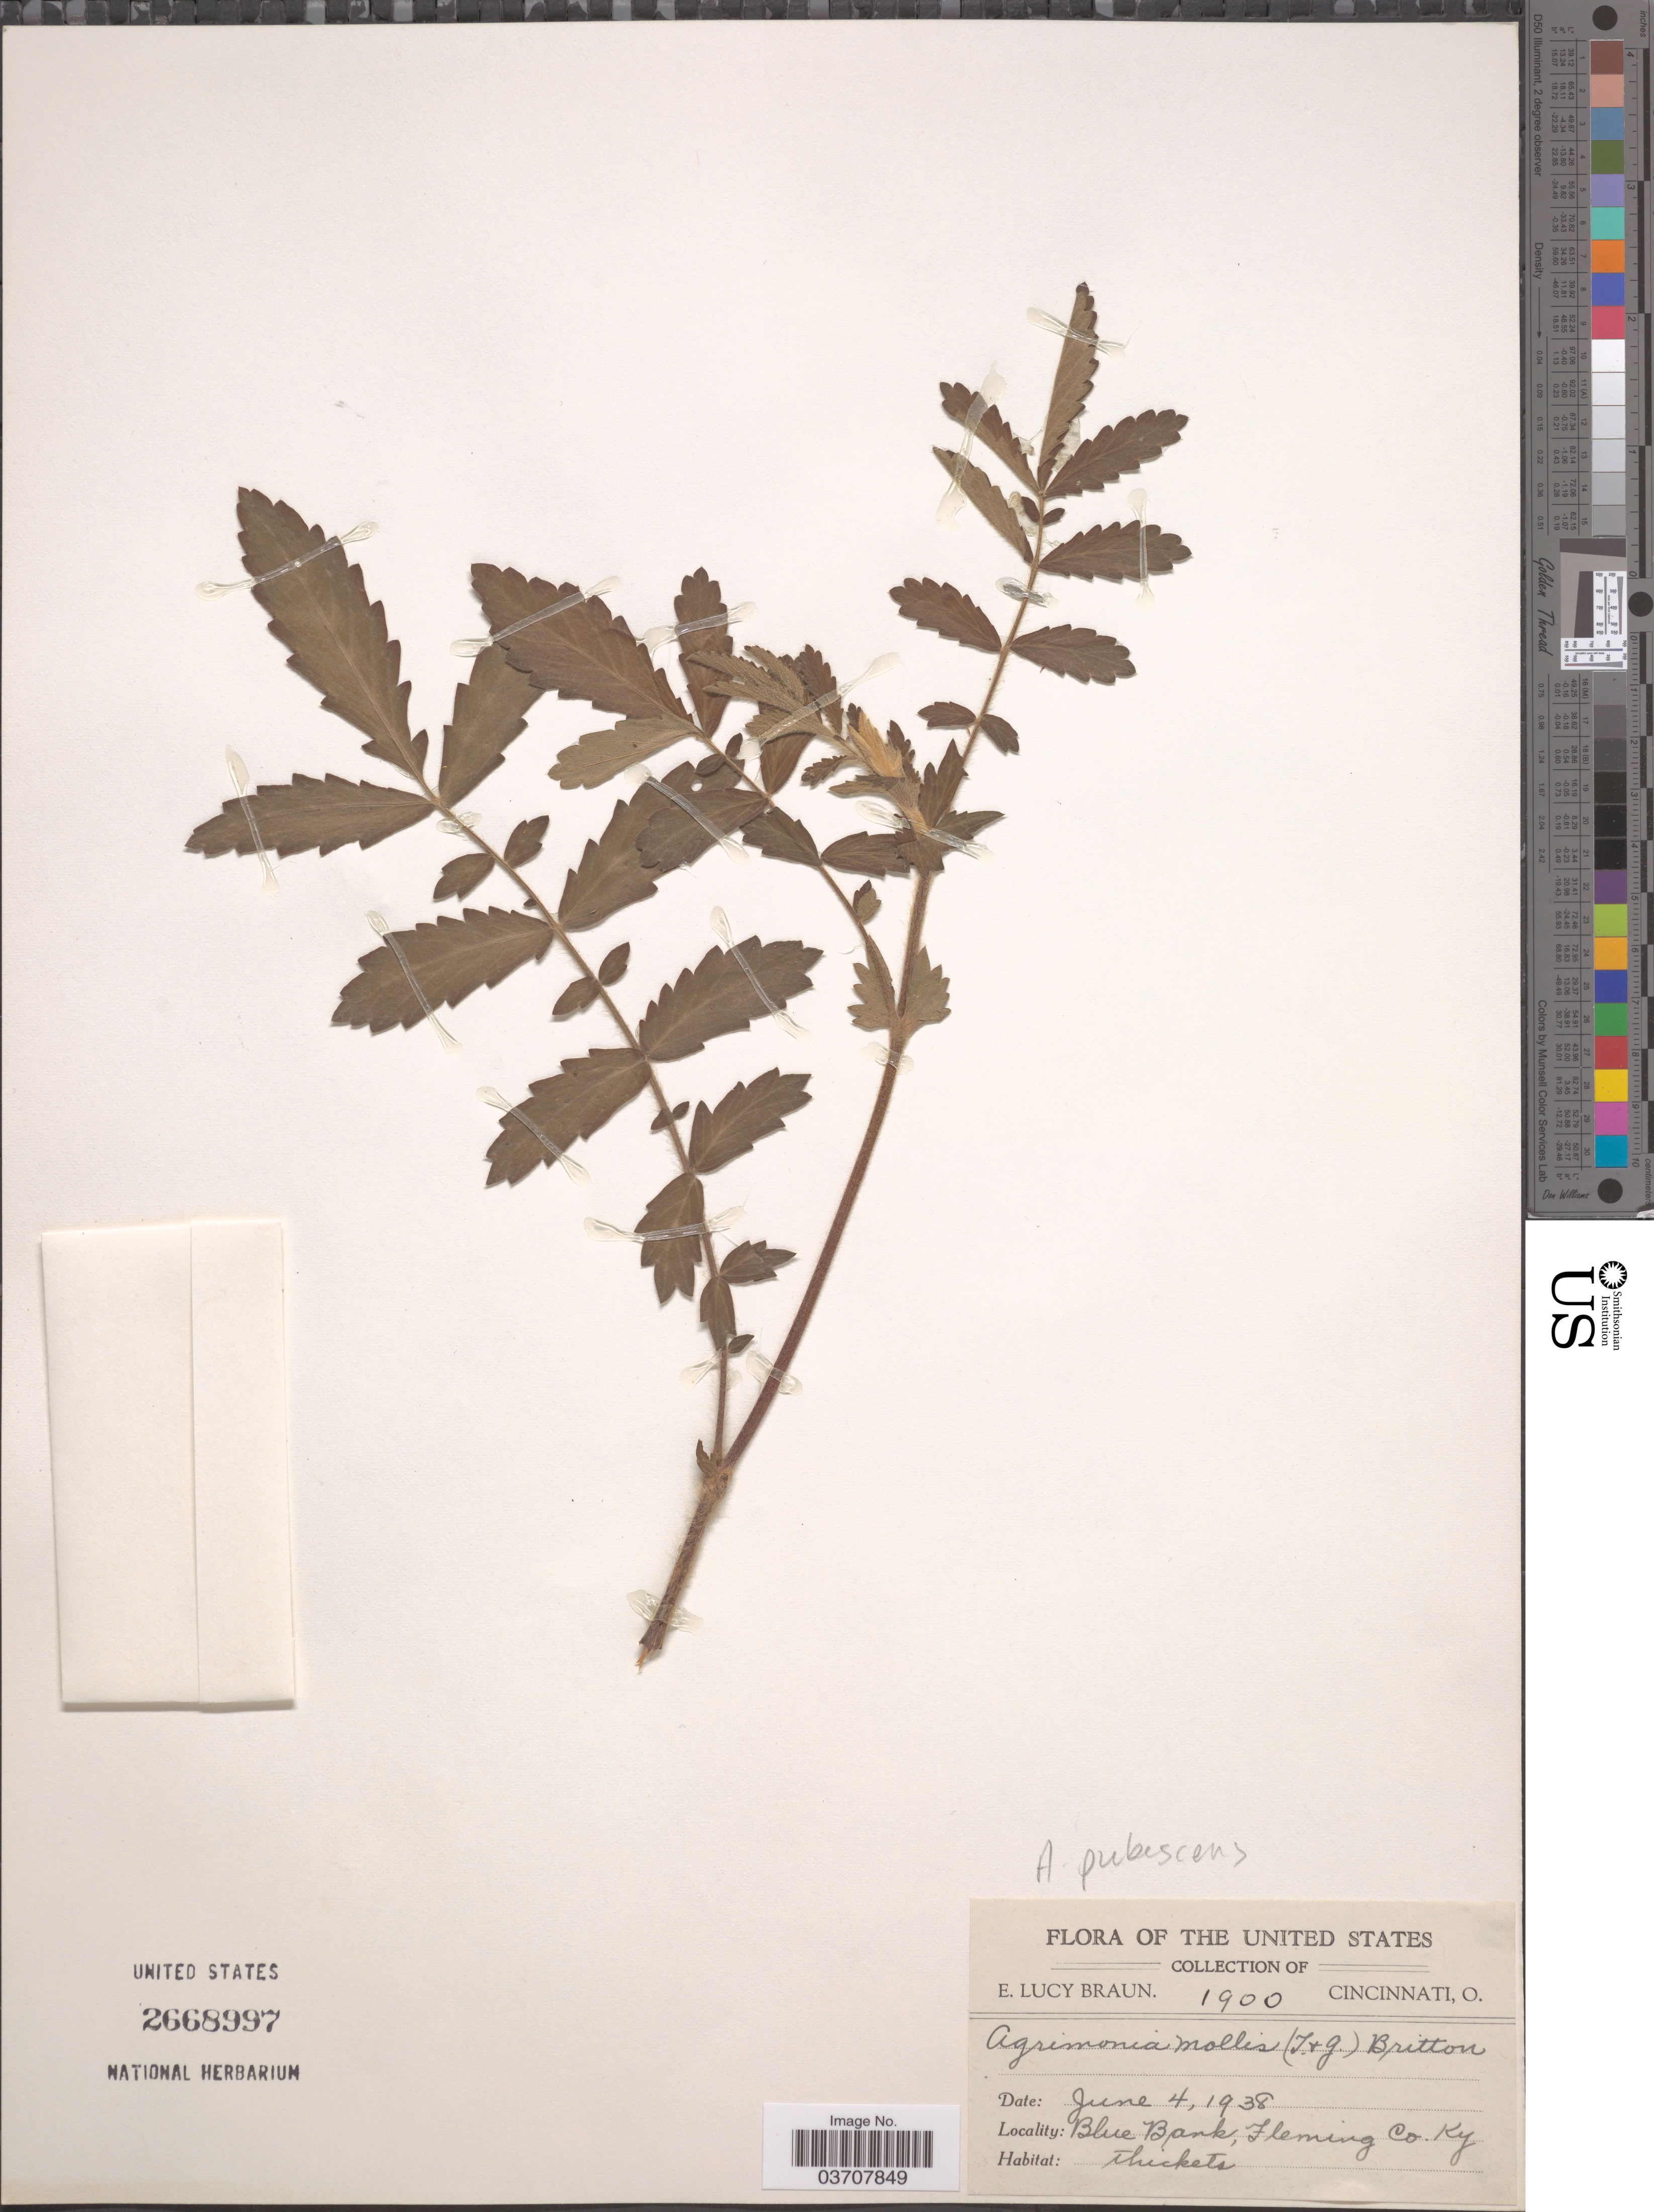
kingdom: Plantae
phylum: Tracheophyta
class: Magnoliopsida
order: Rosales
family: Rosaceae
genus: Agrimonia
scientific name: Agrimonia pubescens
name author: Wallr.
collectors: E. L. Braun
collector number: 1900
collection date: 1938-06-04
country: United States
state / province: Kentucky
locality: Blue Bank, Fleming Co.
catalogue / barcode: US 2668997